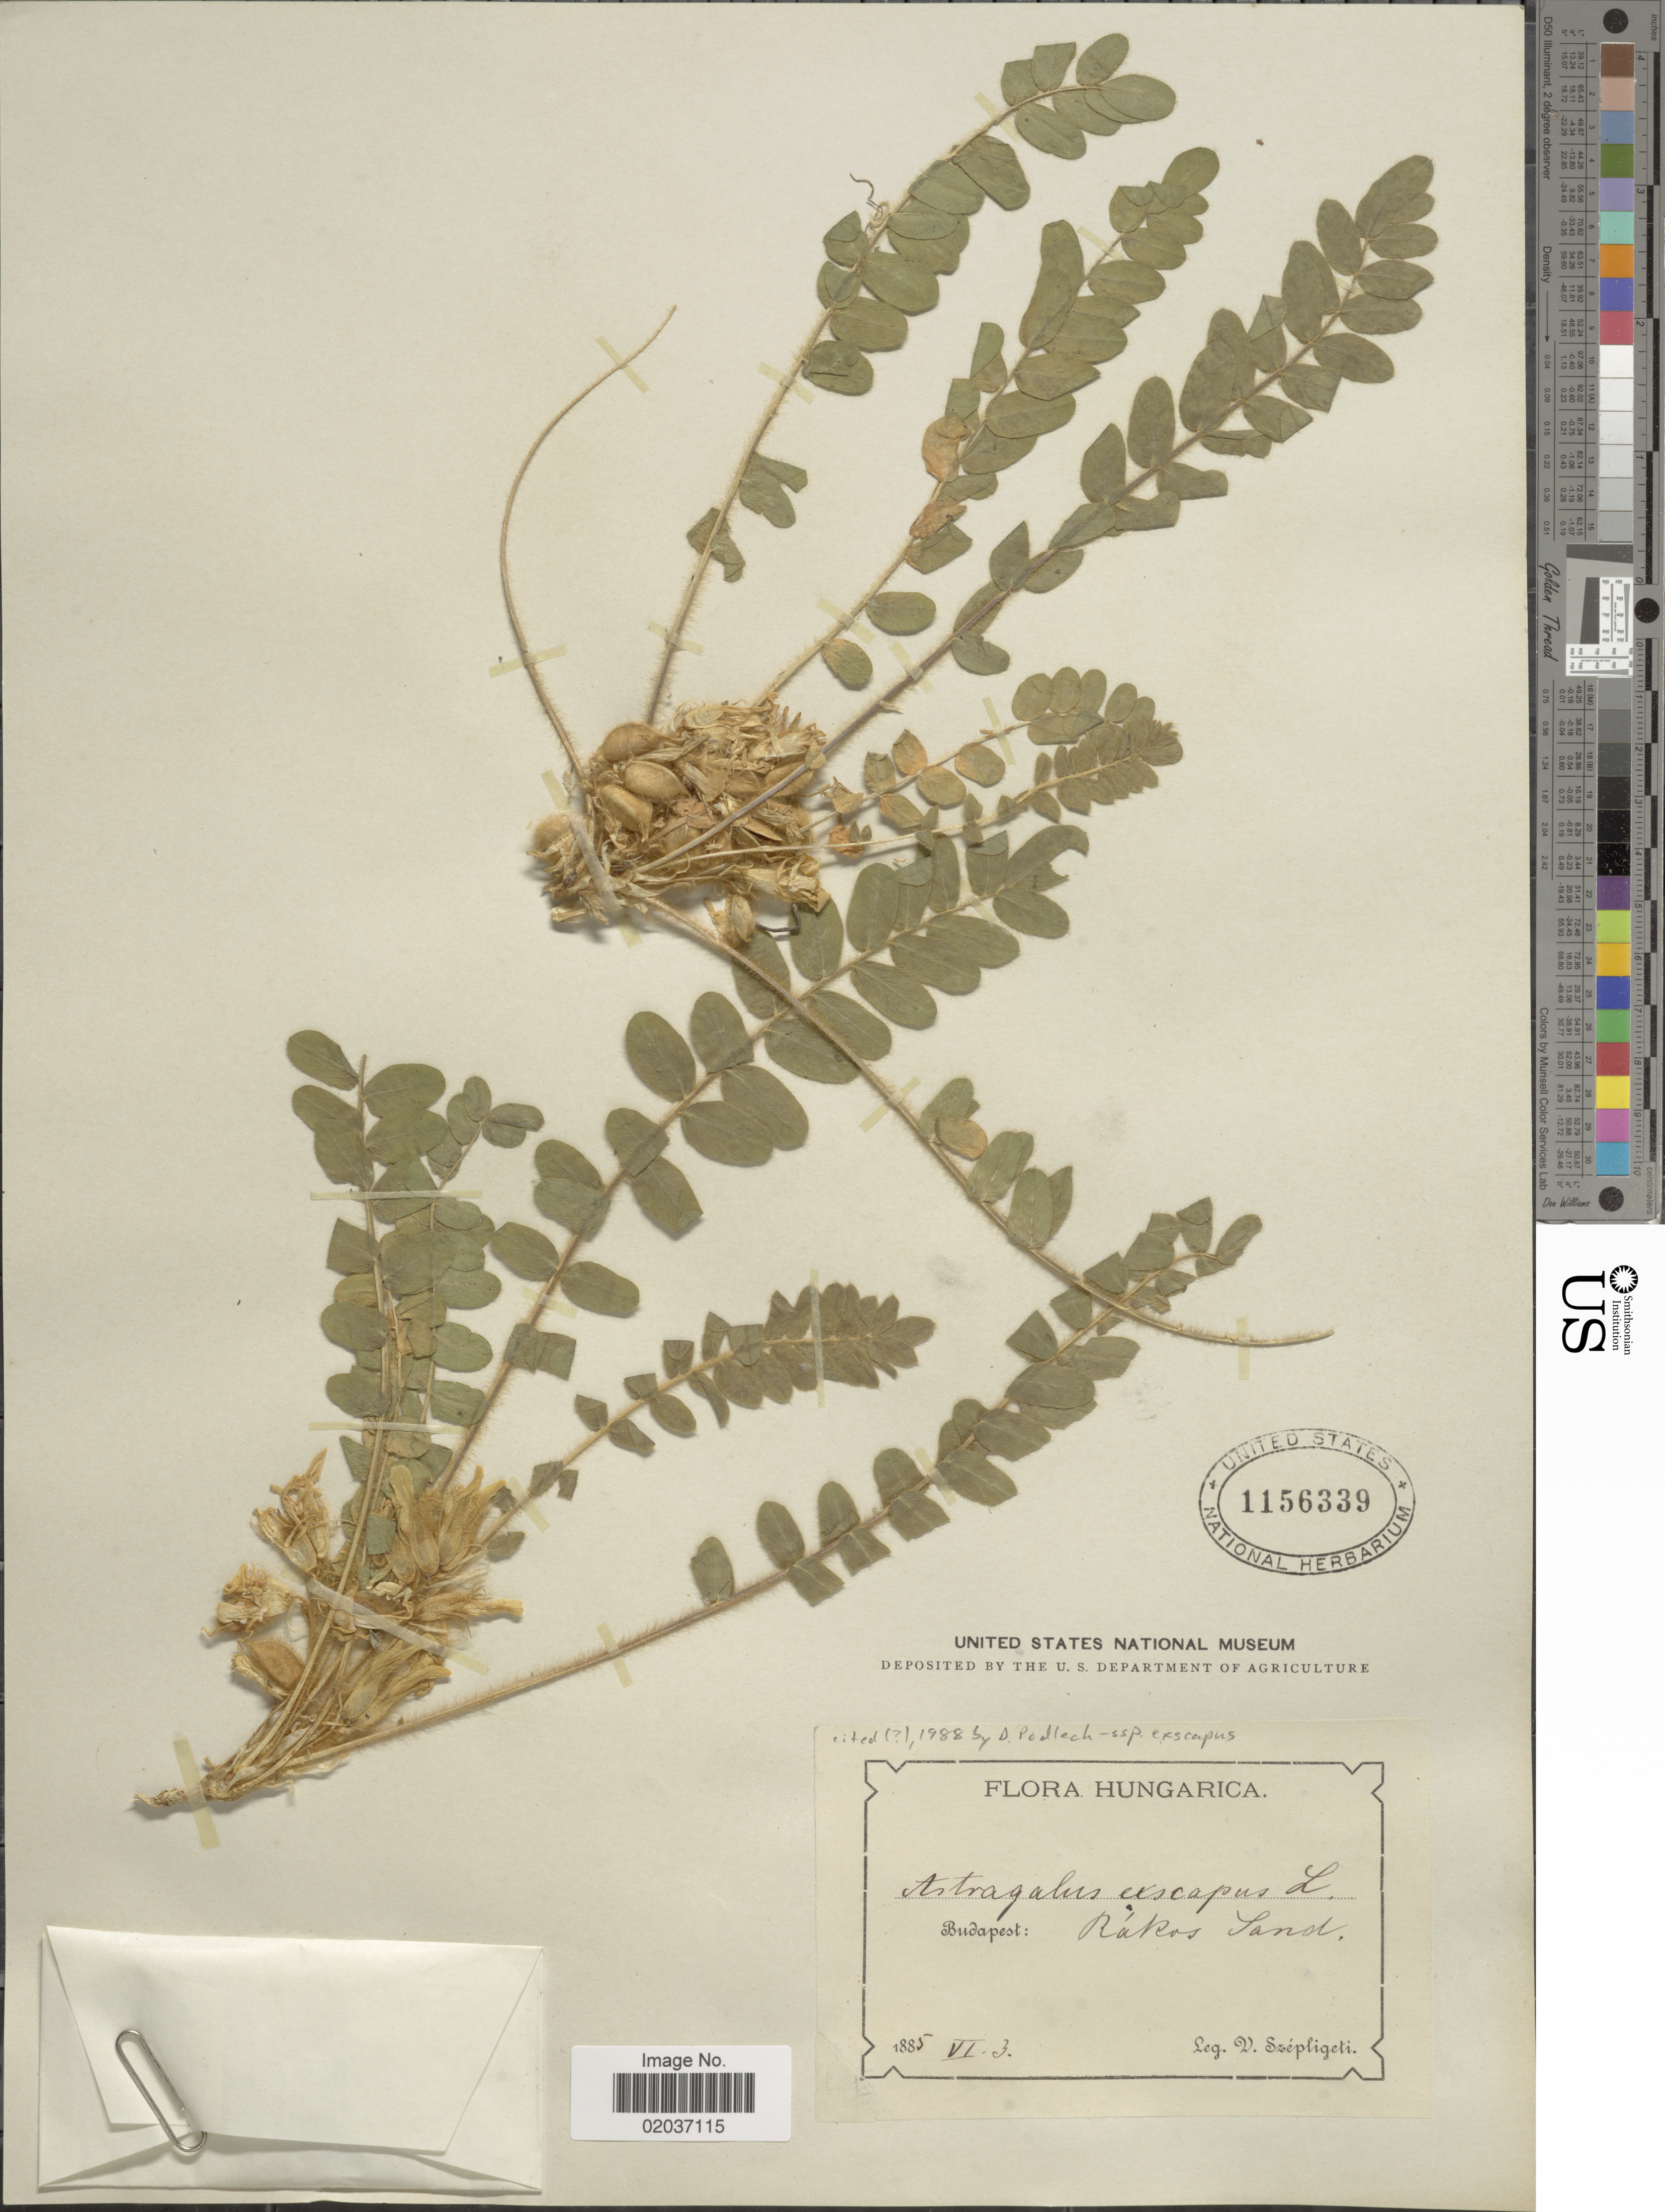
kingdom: Plantae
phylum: Tracheophyta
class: Magnoliopsida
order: Fabales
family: Fabaceae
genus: Astragalus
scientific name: Astragalus exscapus subsp. exscapus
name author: L.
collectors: W. Szépligeti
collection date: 1885-06-03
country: Hungary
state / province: Budapest, Capital District of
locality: Budapest: Rakes Sand.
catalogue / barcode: US 1156339